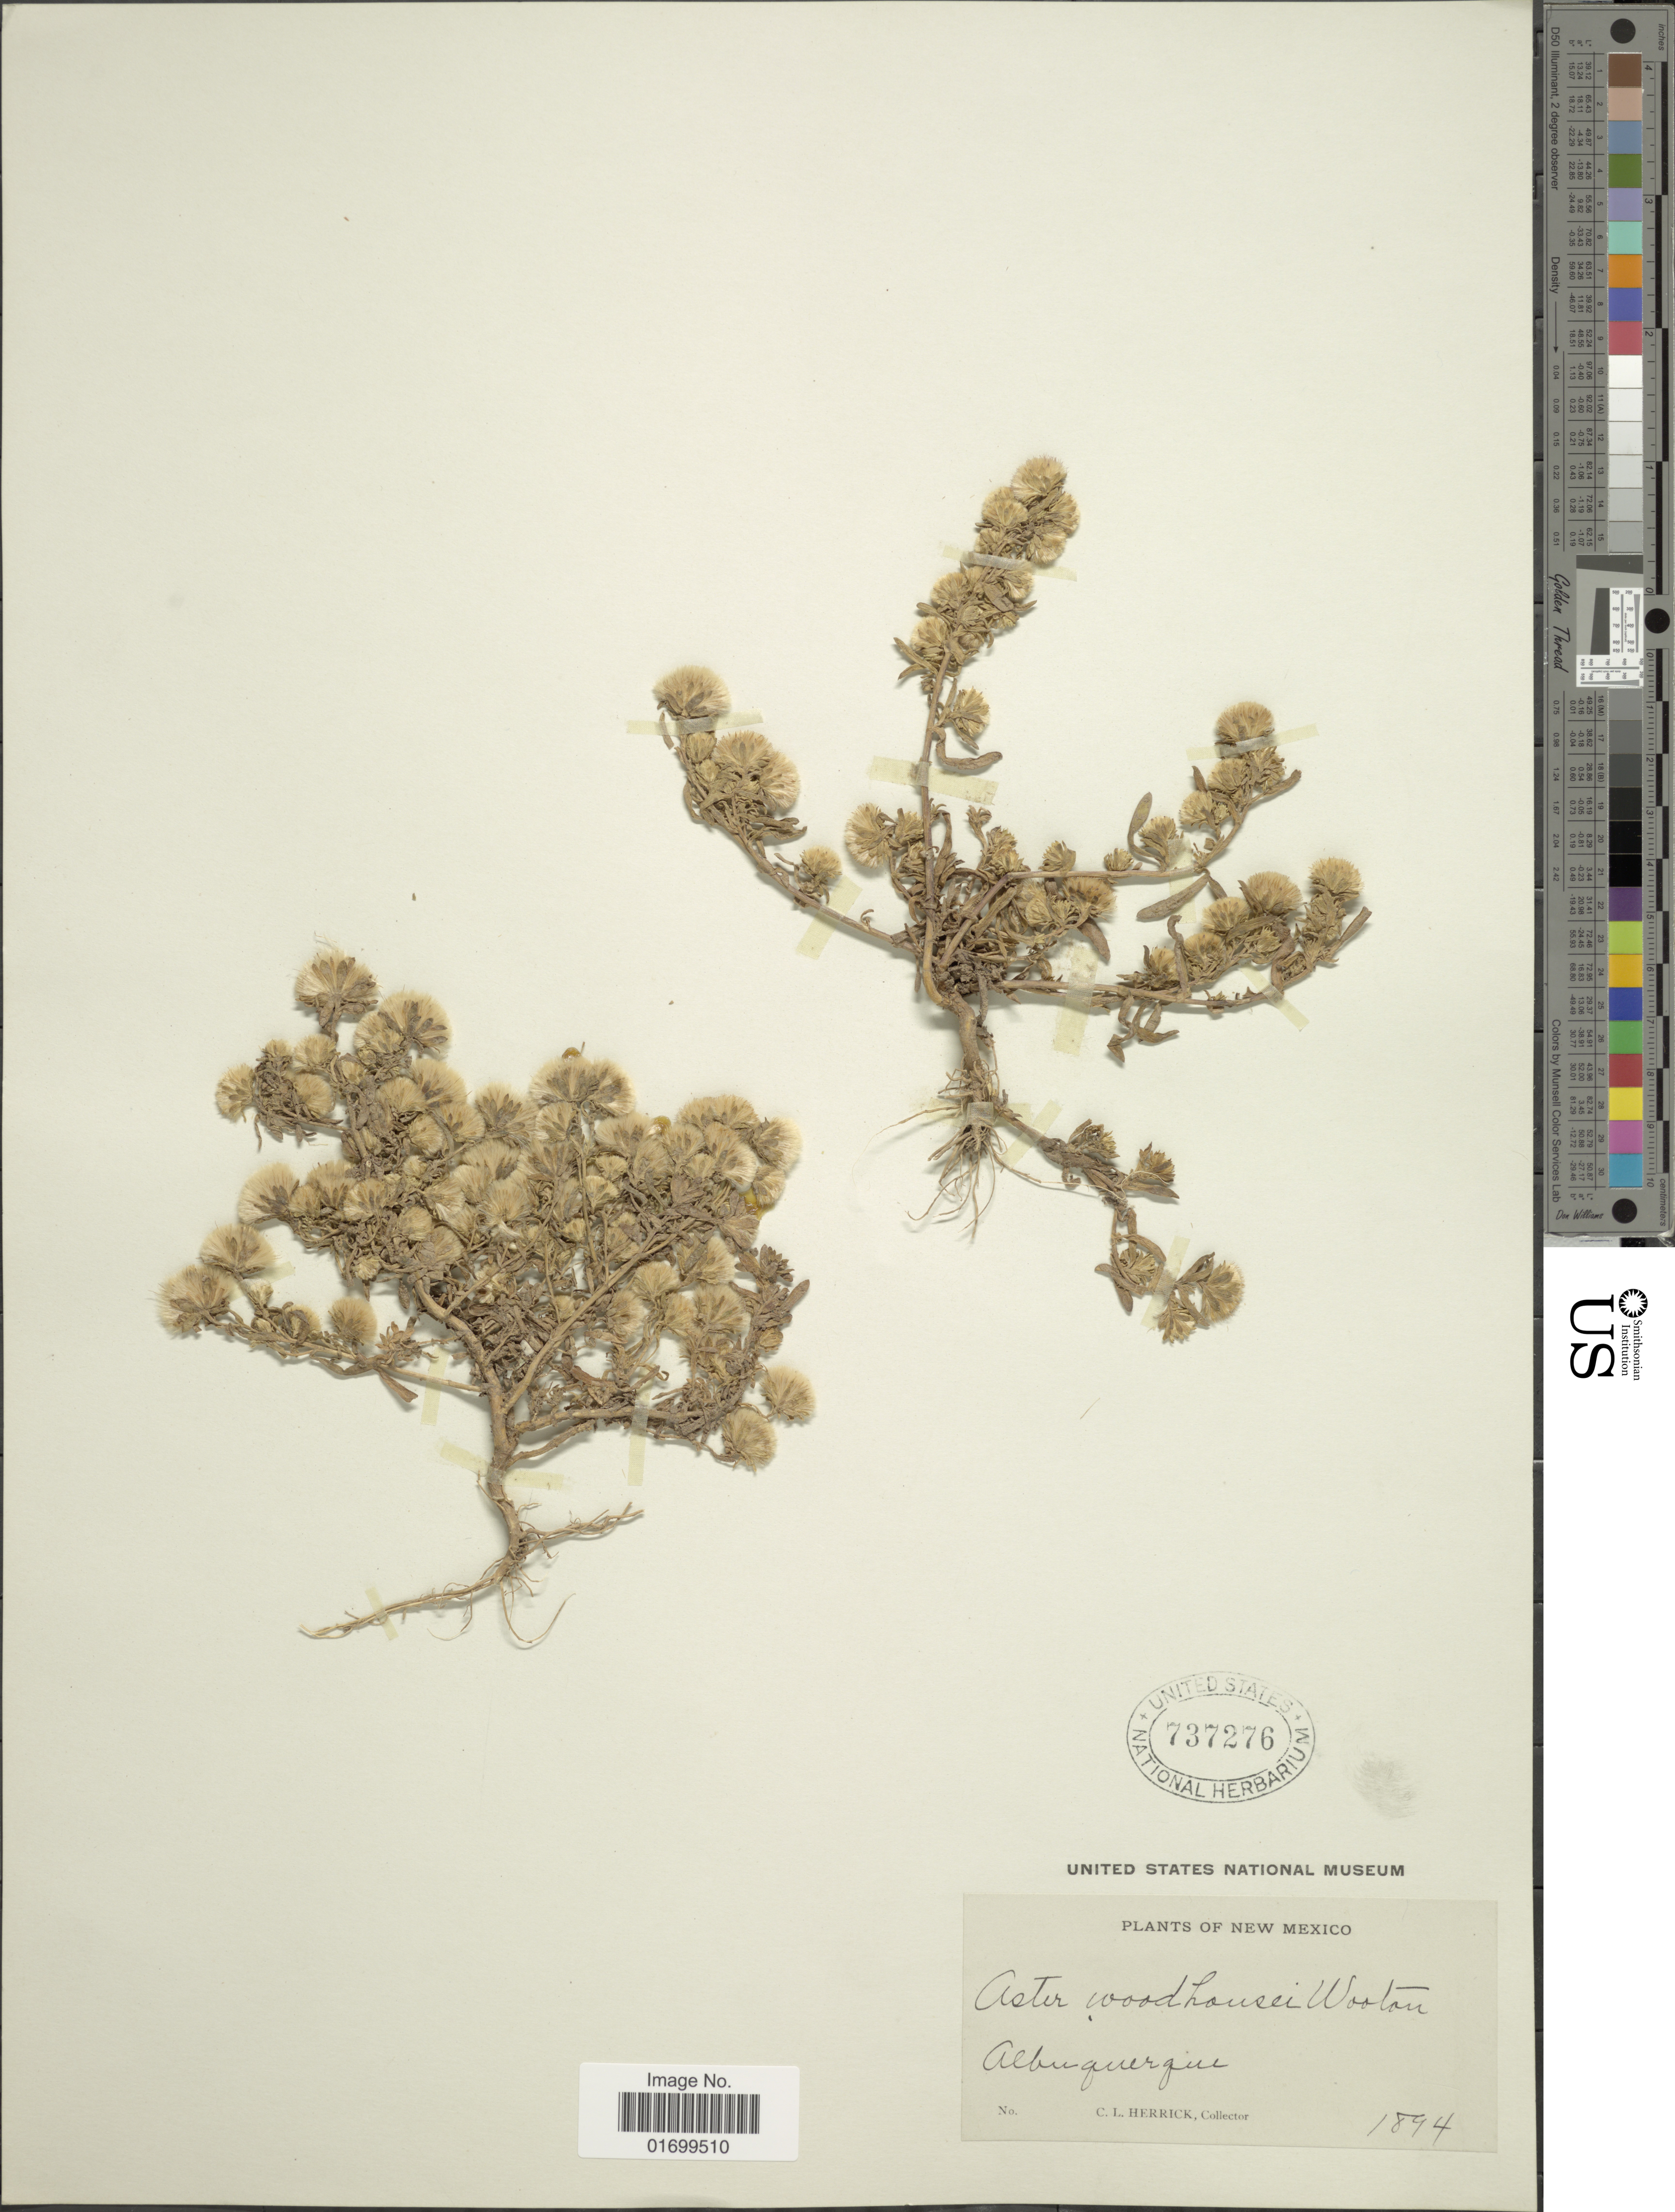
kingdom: Plantae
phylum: Tracheophyta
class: Magnoliopsida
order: Asterales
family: Asteraceae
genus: Symphyotrichum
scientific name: Symphyotrichum frondosum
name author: (Nutt.) G.L. Nesom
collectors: C. Herrick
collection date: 1894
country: United States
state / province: New Mexico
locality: Albuquerque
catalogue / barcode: US 737276